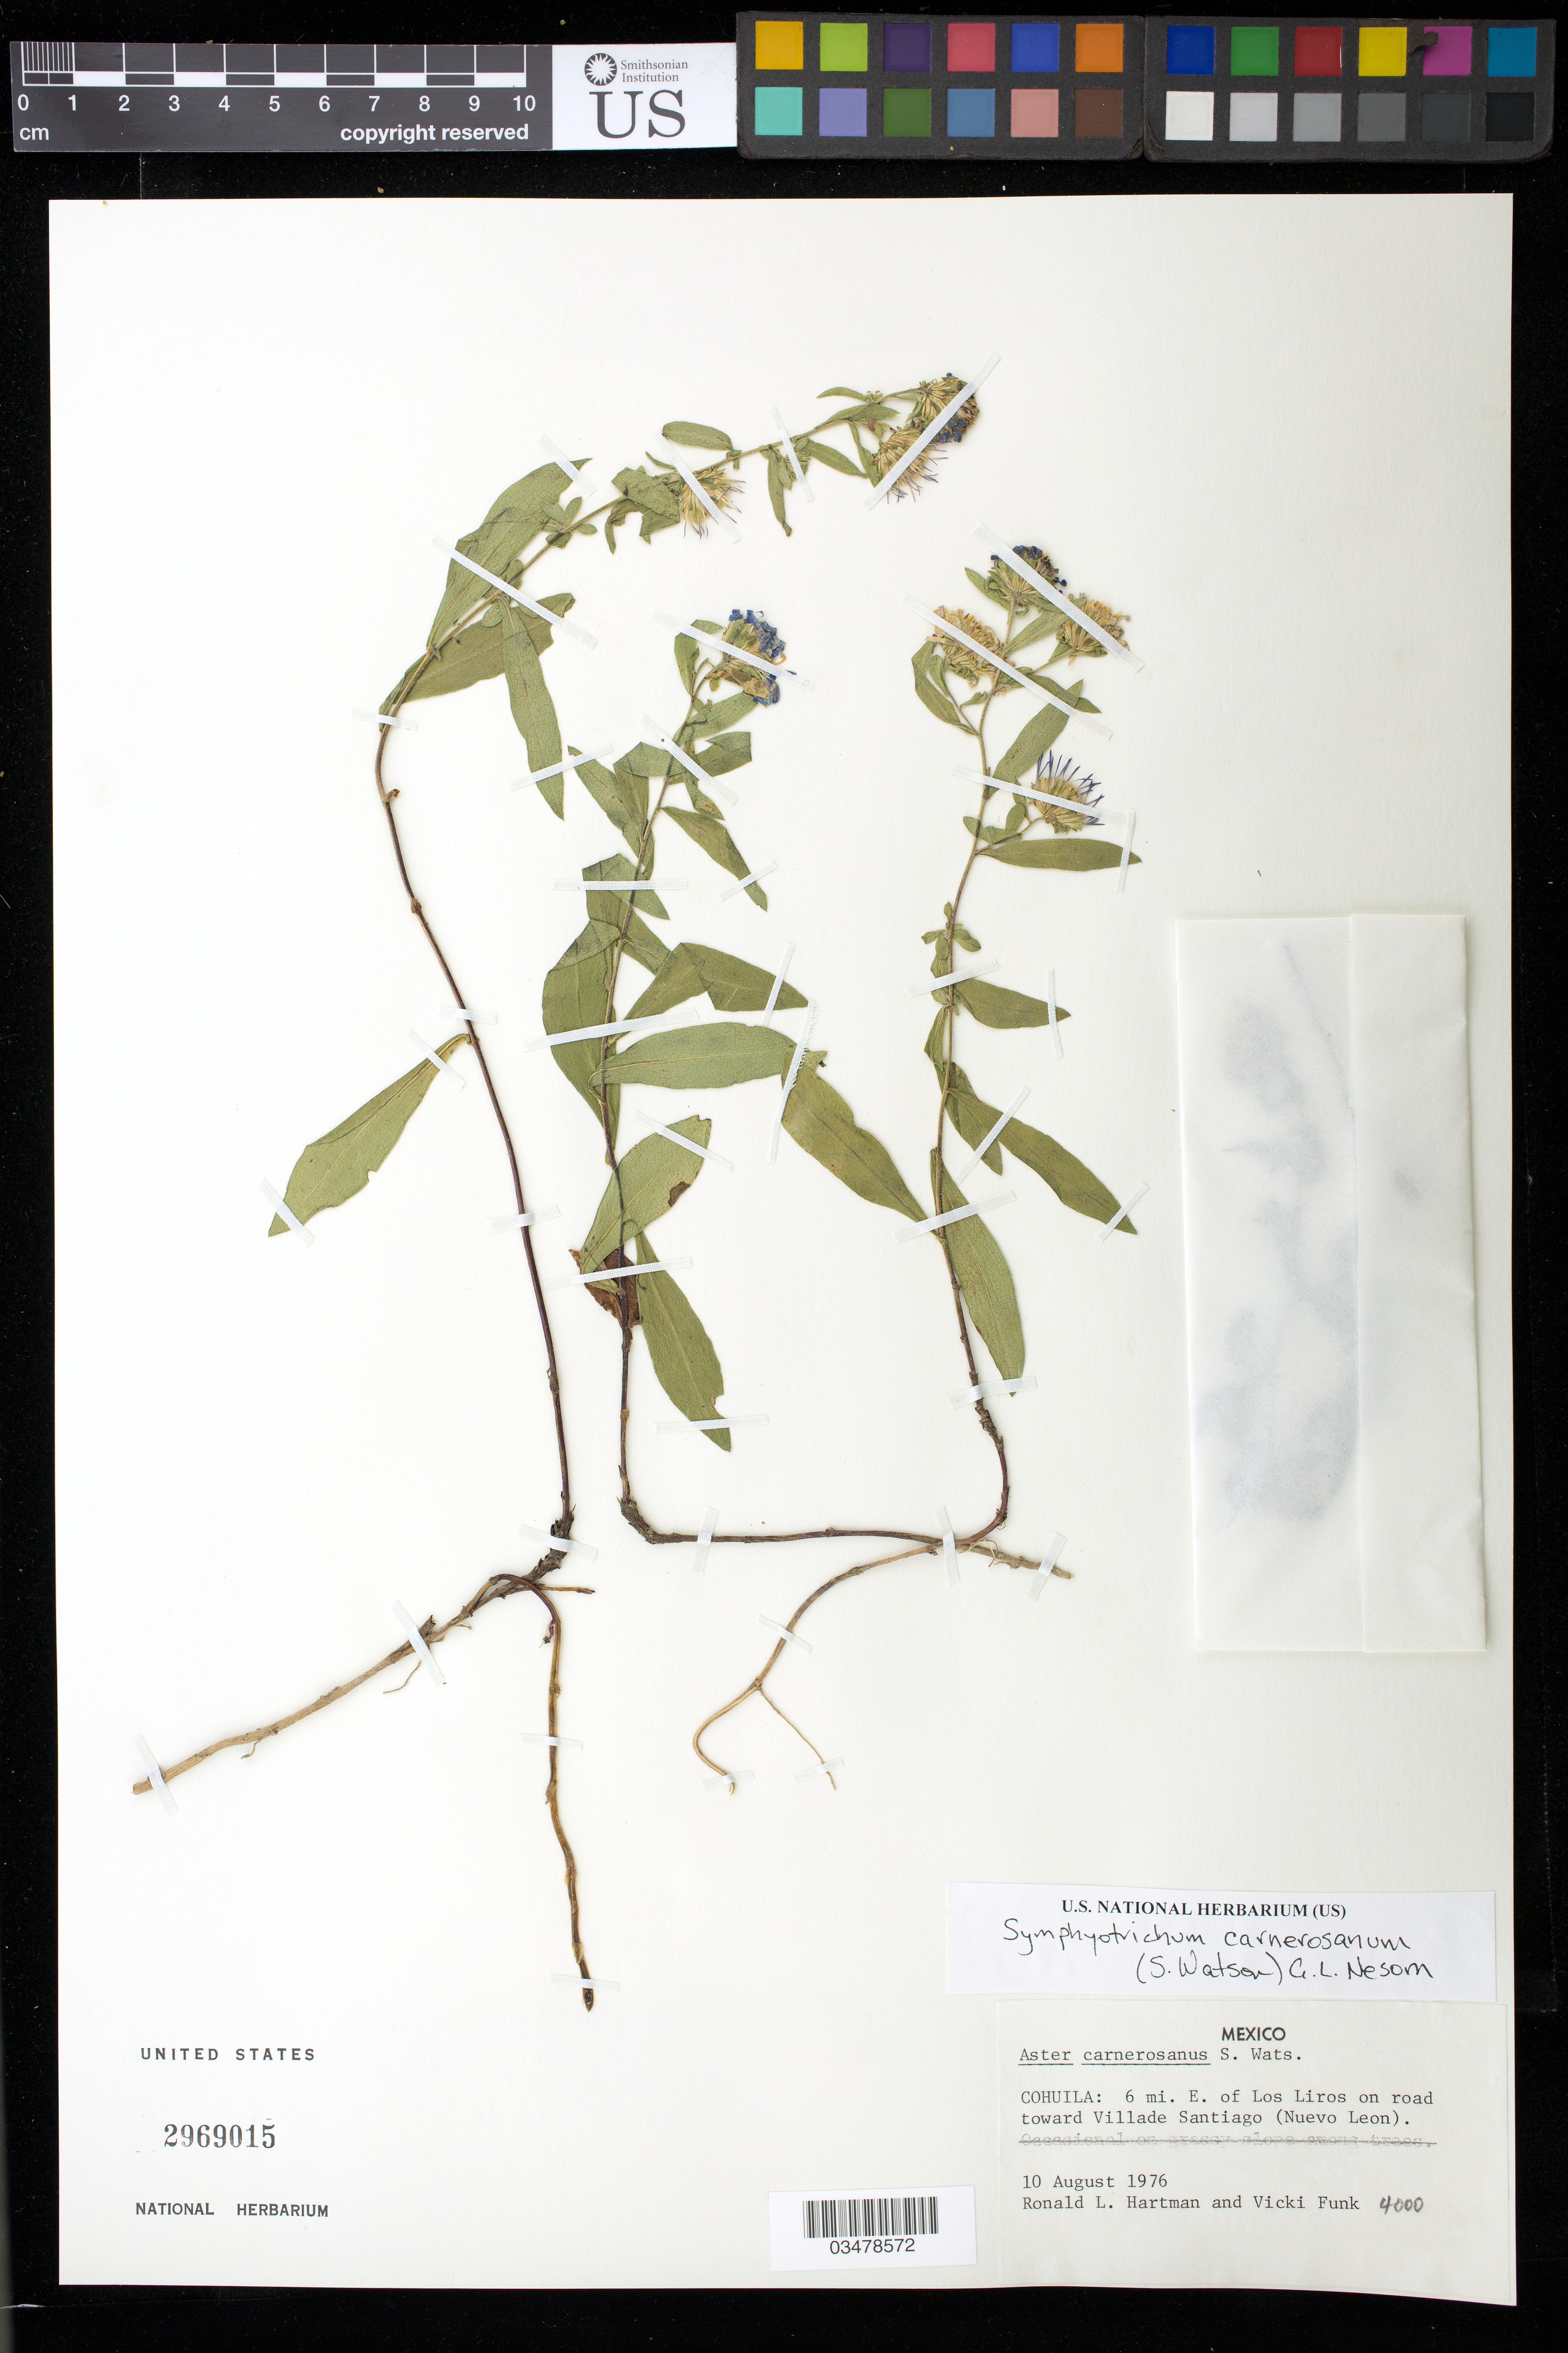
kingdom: Plantae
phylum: Tracheophyta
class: Magnoliopsida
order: Asterales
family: Asteraceae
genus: Symphyotrichum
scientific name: Symphyotrichum carnerosanum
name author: (S. Watson) G.L. Nesom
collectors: R. L. Hartman & V. Funk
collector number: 4000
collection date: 1976-08-10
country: Mexico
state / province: Nuevo León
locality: Cohuila: 6 mi. E. of Los Liros on road toward Villade Santiago (Nuevo Leon).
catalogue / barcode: US 2969015